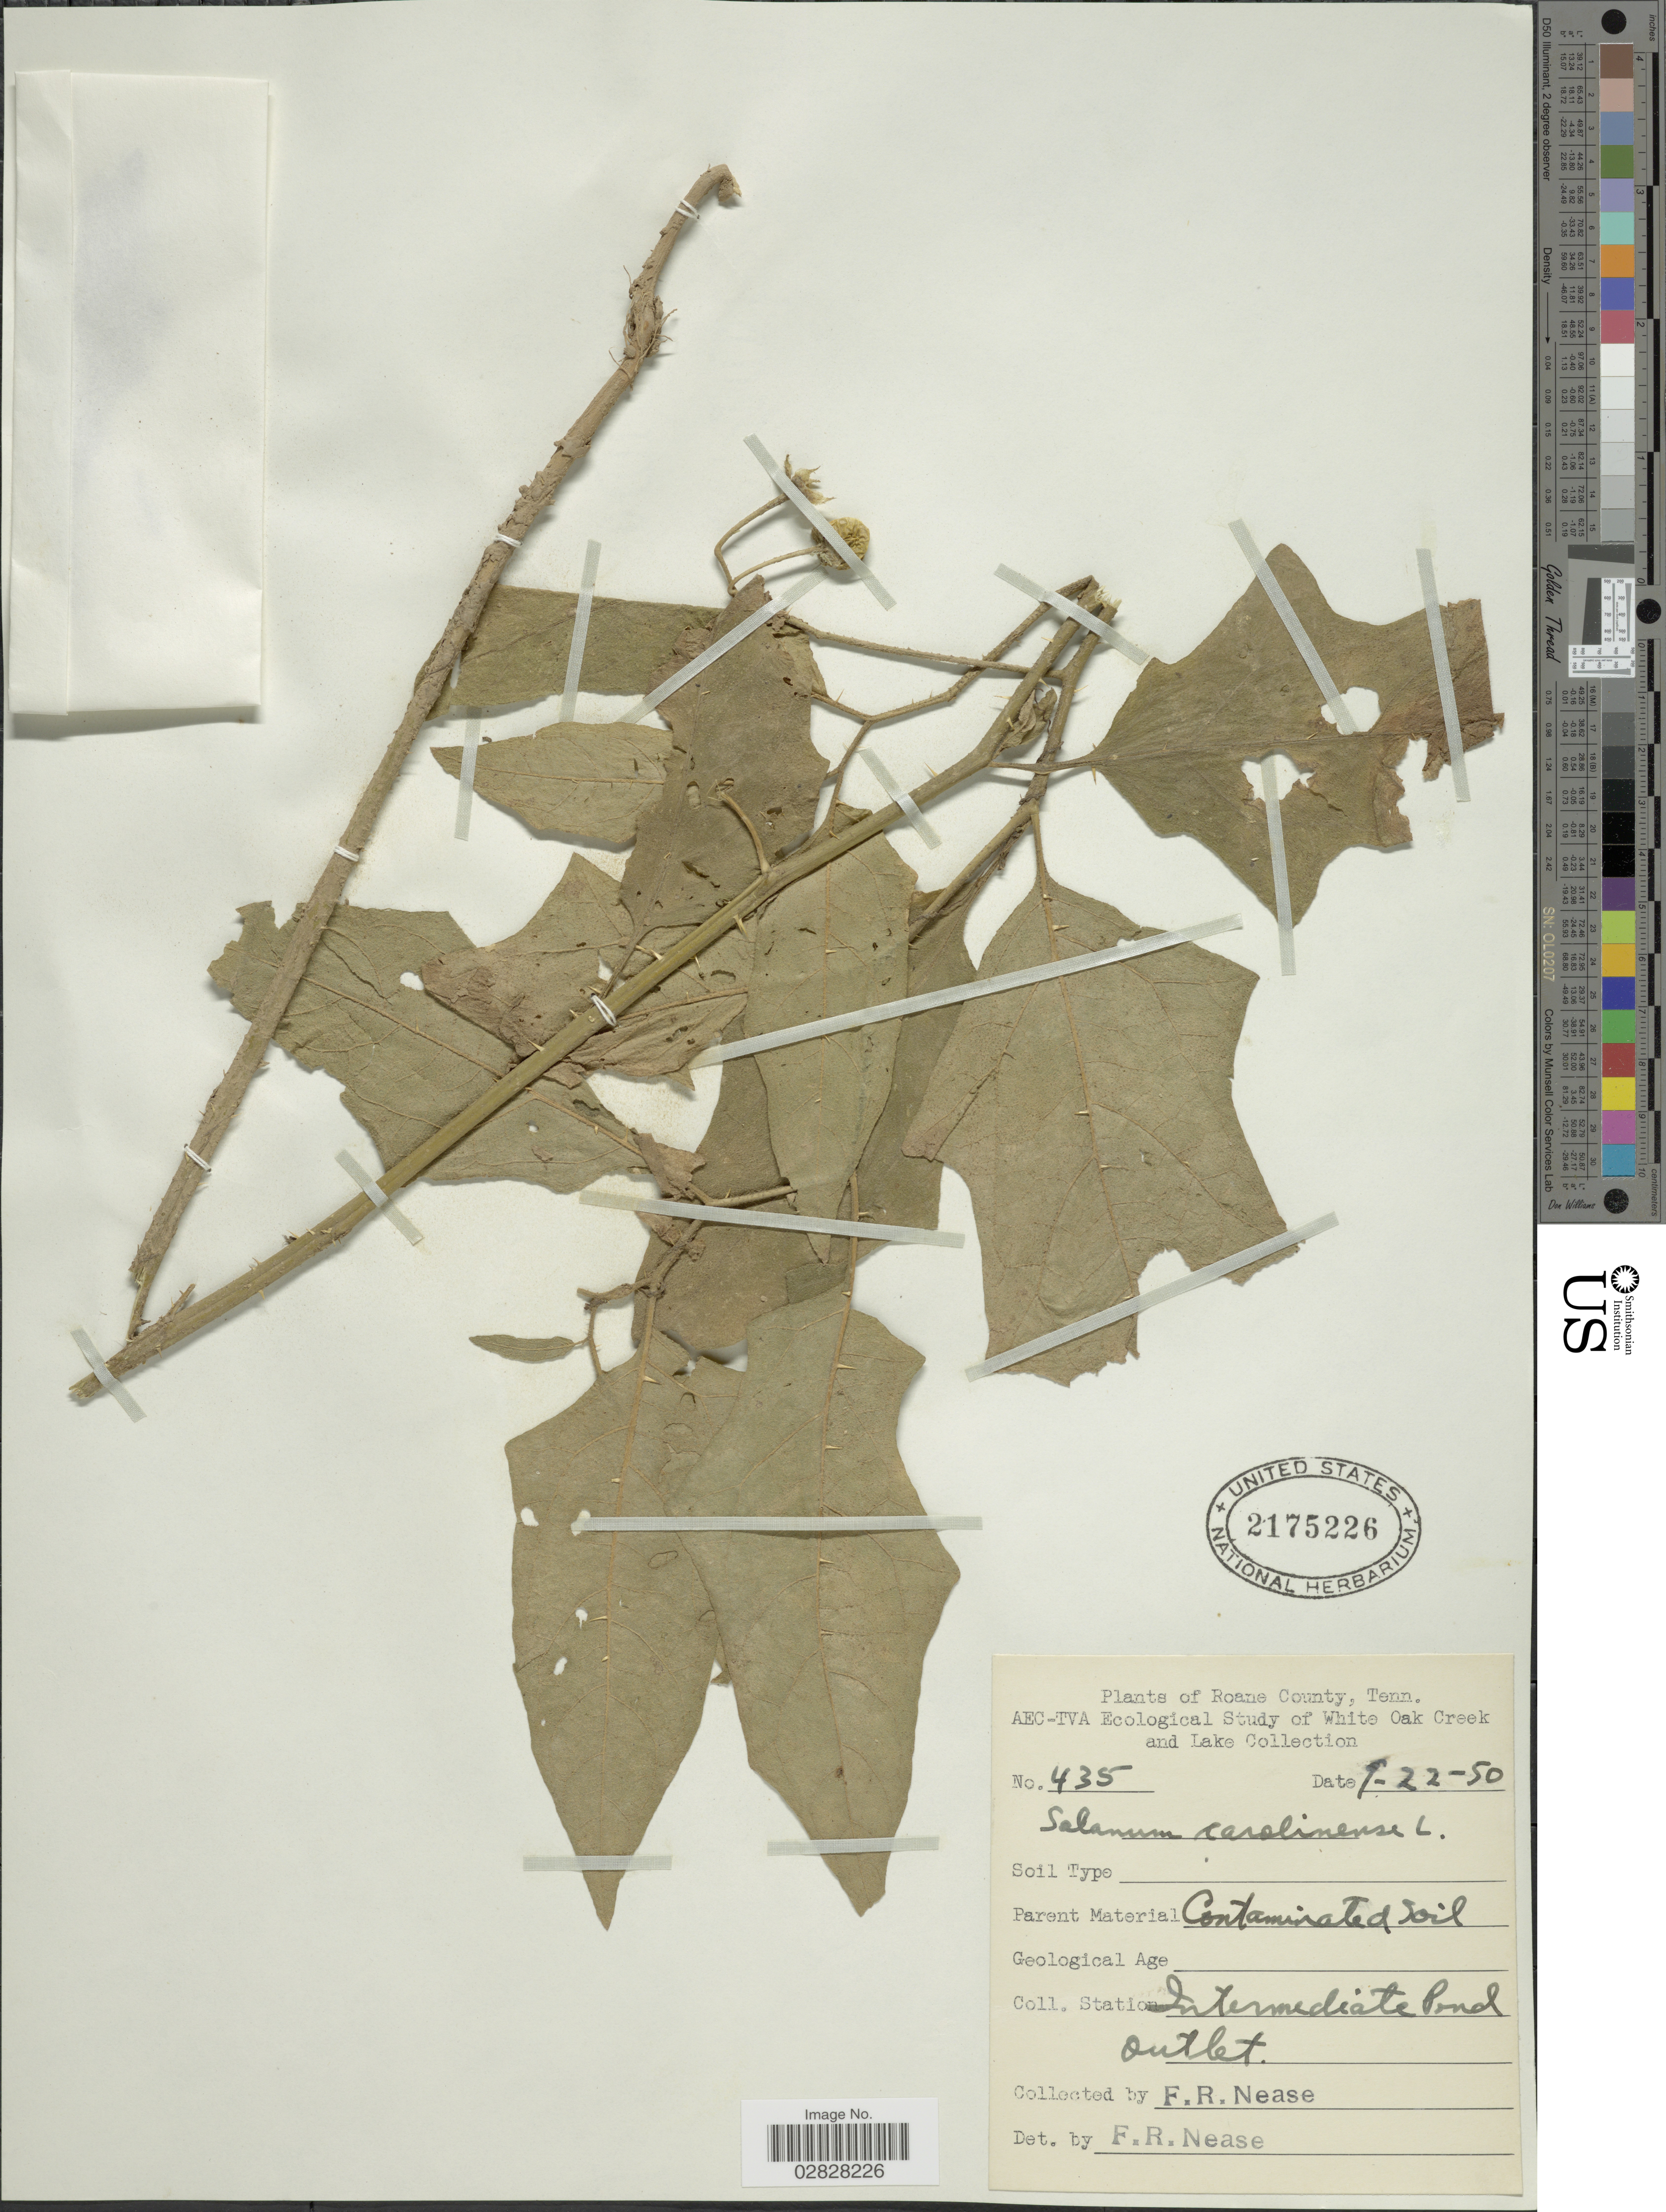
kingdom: Plantae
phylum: Tracheophyta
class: Magnoliopsida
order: Solanales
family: Solanaceae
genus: Solanum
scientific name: Solanum carolinense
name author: L.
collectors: F. Nease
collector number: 435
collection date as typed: Transcribed d/m/y: 22/9/50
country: United States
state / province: Tennessee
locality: Roane County. White Oak Creek. Station Intermediate Pond Outlet.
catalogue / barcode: US 2175226